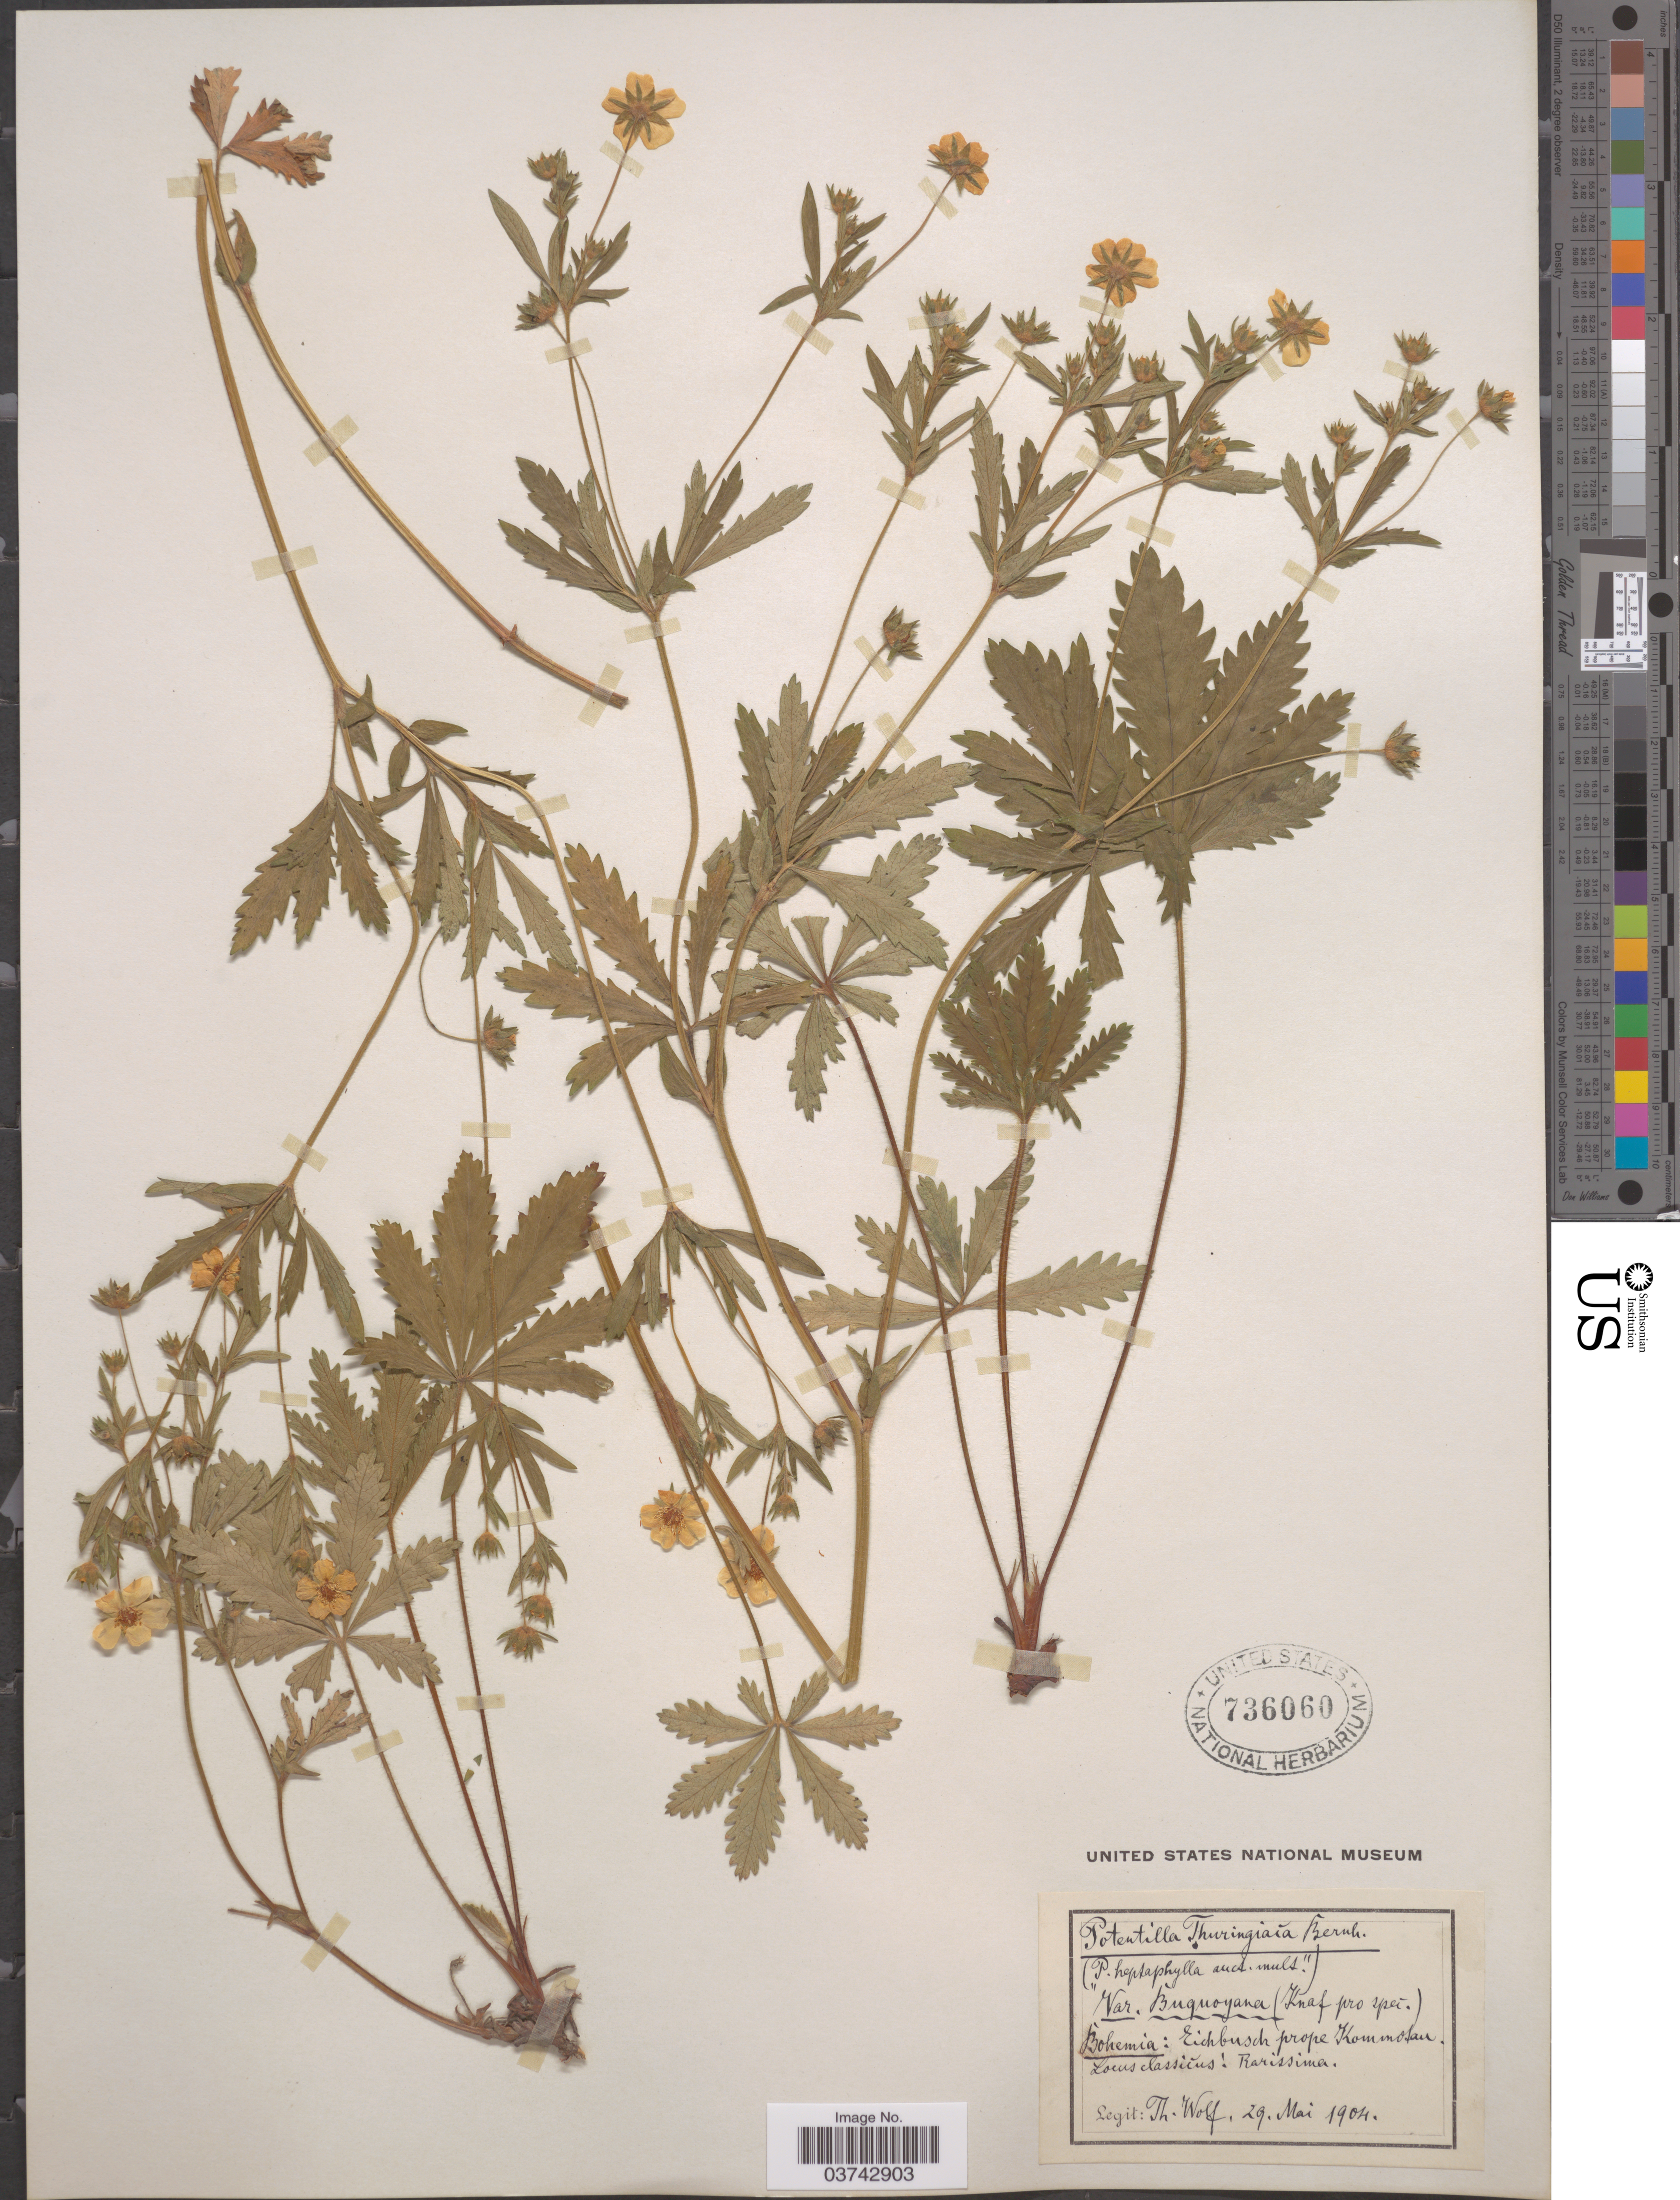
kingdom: Plantae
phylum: Tracheophyta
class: Magnoliopsida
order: Rosales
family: Rosaceae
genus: Potentilla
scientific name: Potentilla thuringiaca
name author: Bernh. ex Link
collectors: T. Wolf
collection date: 1904-05-29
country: Czechia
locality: Bohemia: Eichbusch prope Kommafan. [interpreted]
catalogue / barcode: US 736060